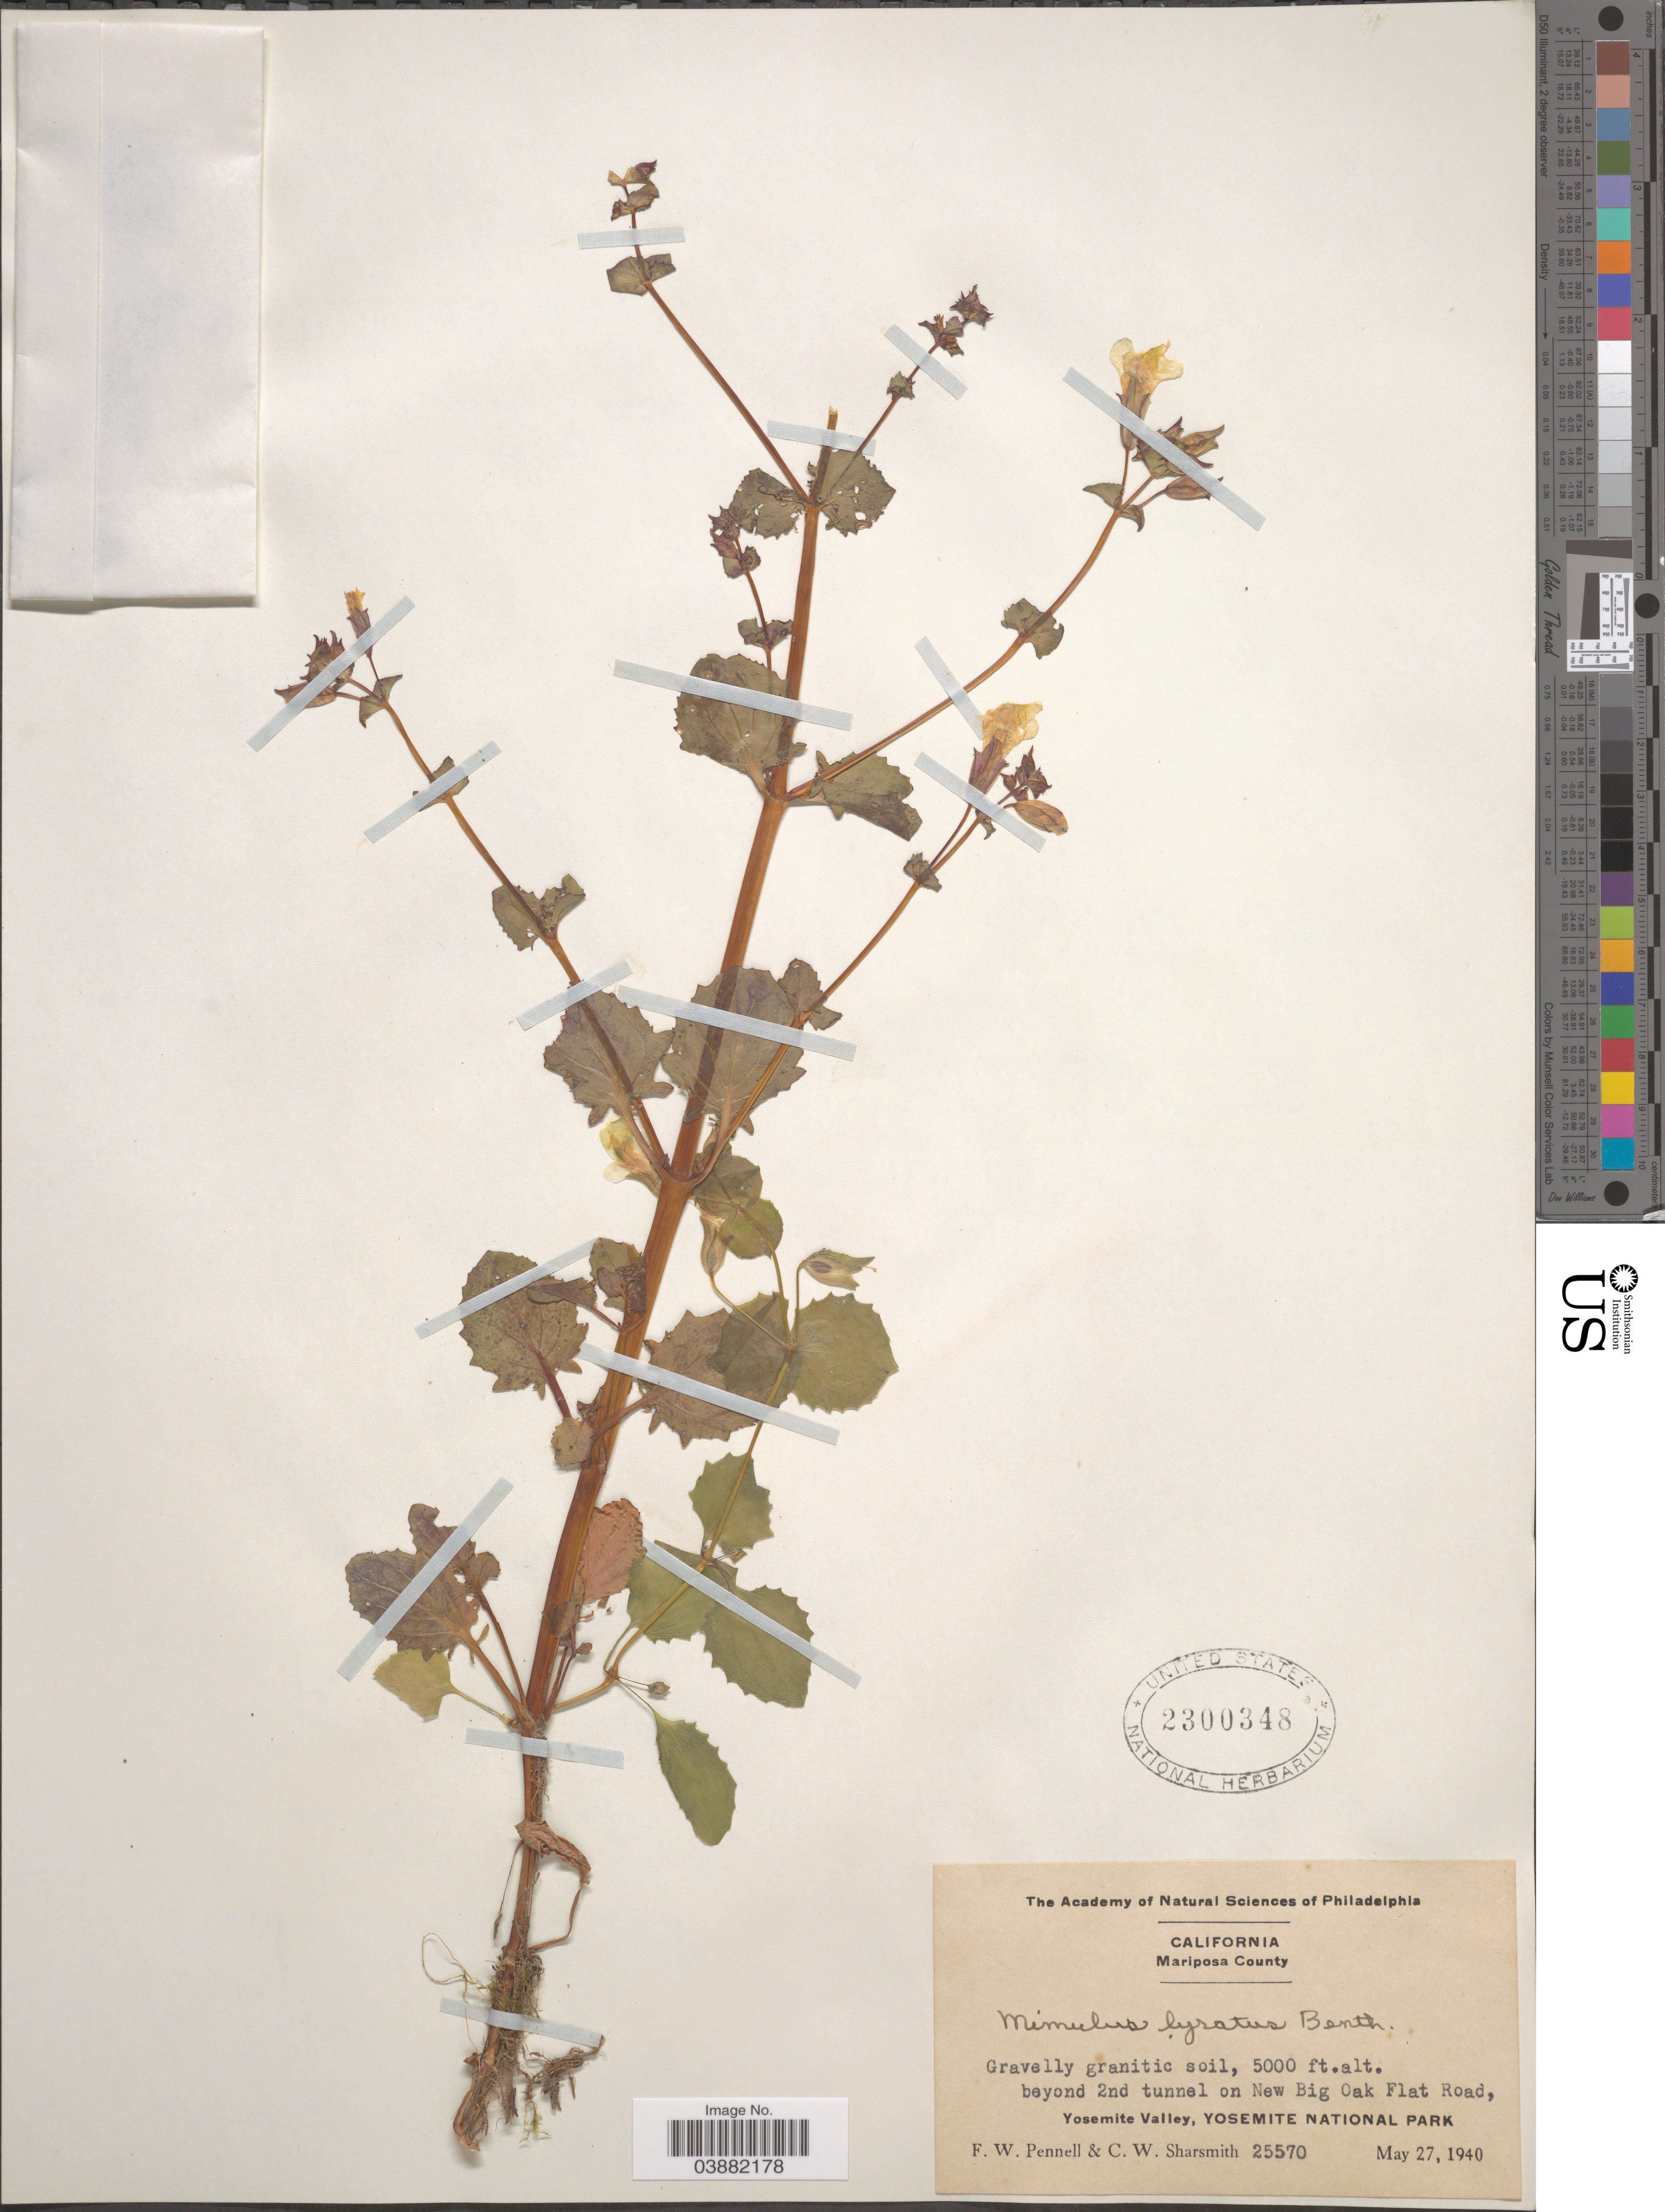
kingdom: Plantae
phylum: Tracheophyta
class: Magnoliopsida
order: Lamiales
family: Phrymaceae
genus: Mimulus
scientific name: Mimulus lyratus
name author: Benth.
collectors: F. W. Pennell & C. Sharsmith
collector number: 25570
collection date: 1940-05-27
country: United States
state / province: California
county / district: Mariposa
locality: Mariposa County. Beyond 2nd tunnel on New Big Oak Flat Road, Yosemite Valley, Yosemite National Park.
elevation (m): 1524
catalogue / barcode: US 2300348